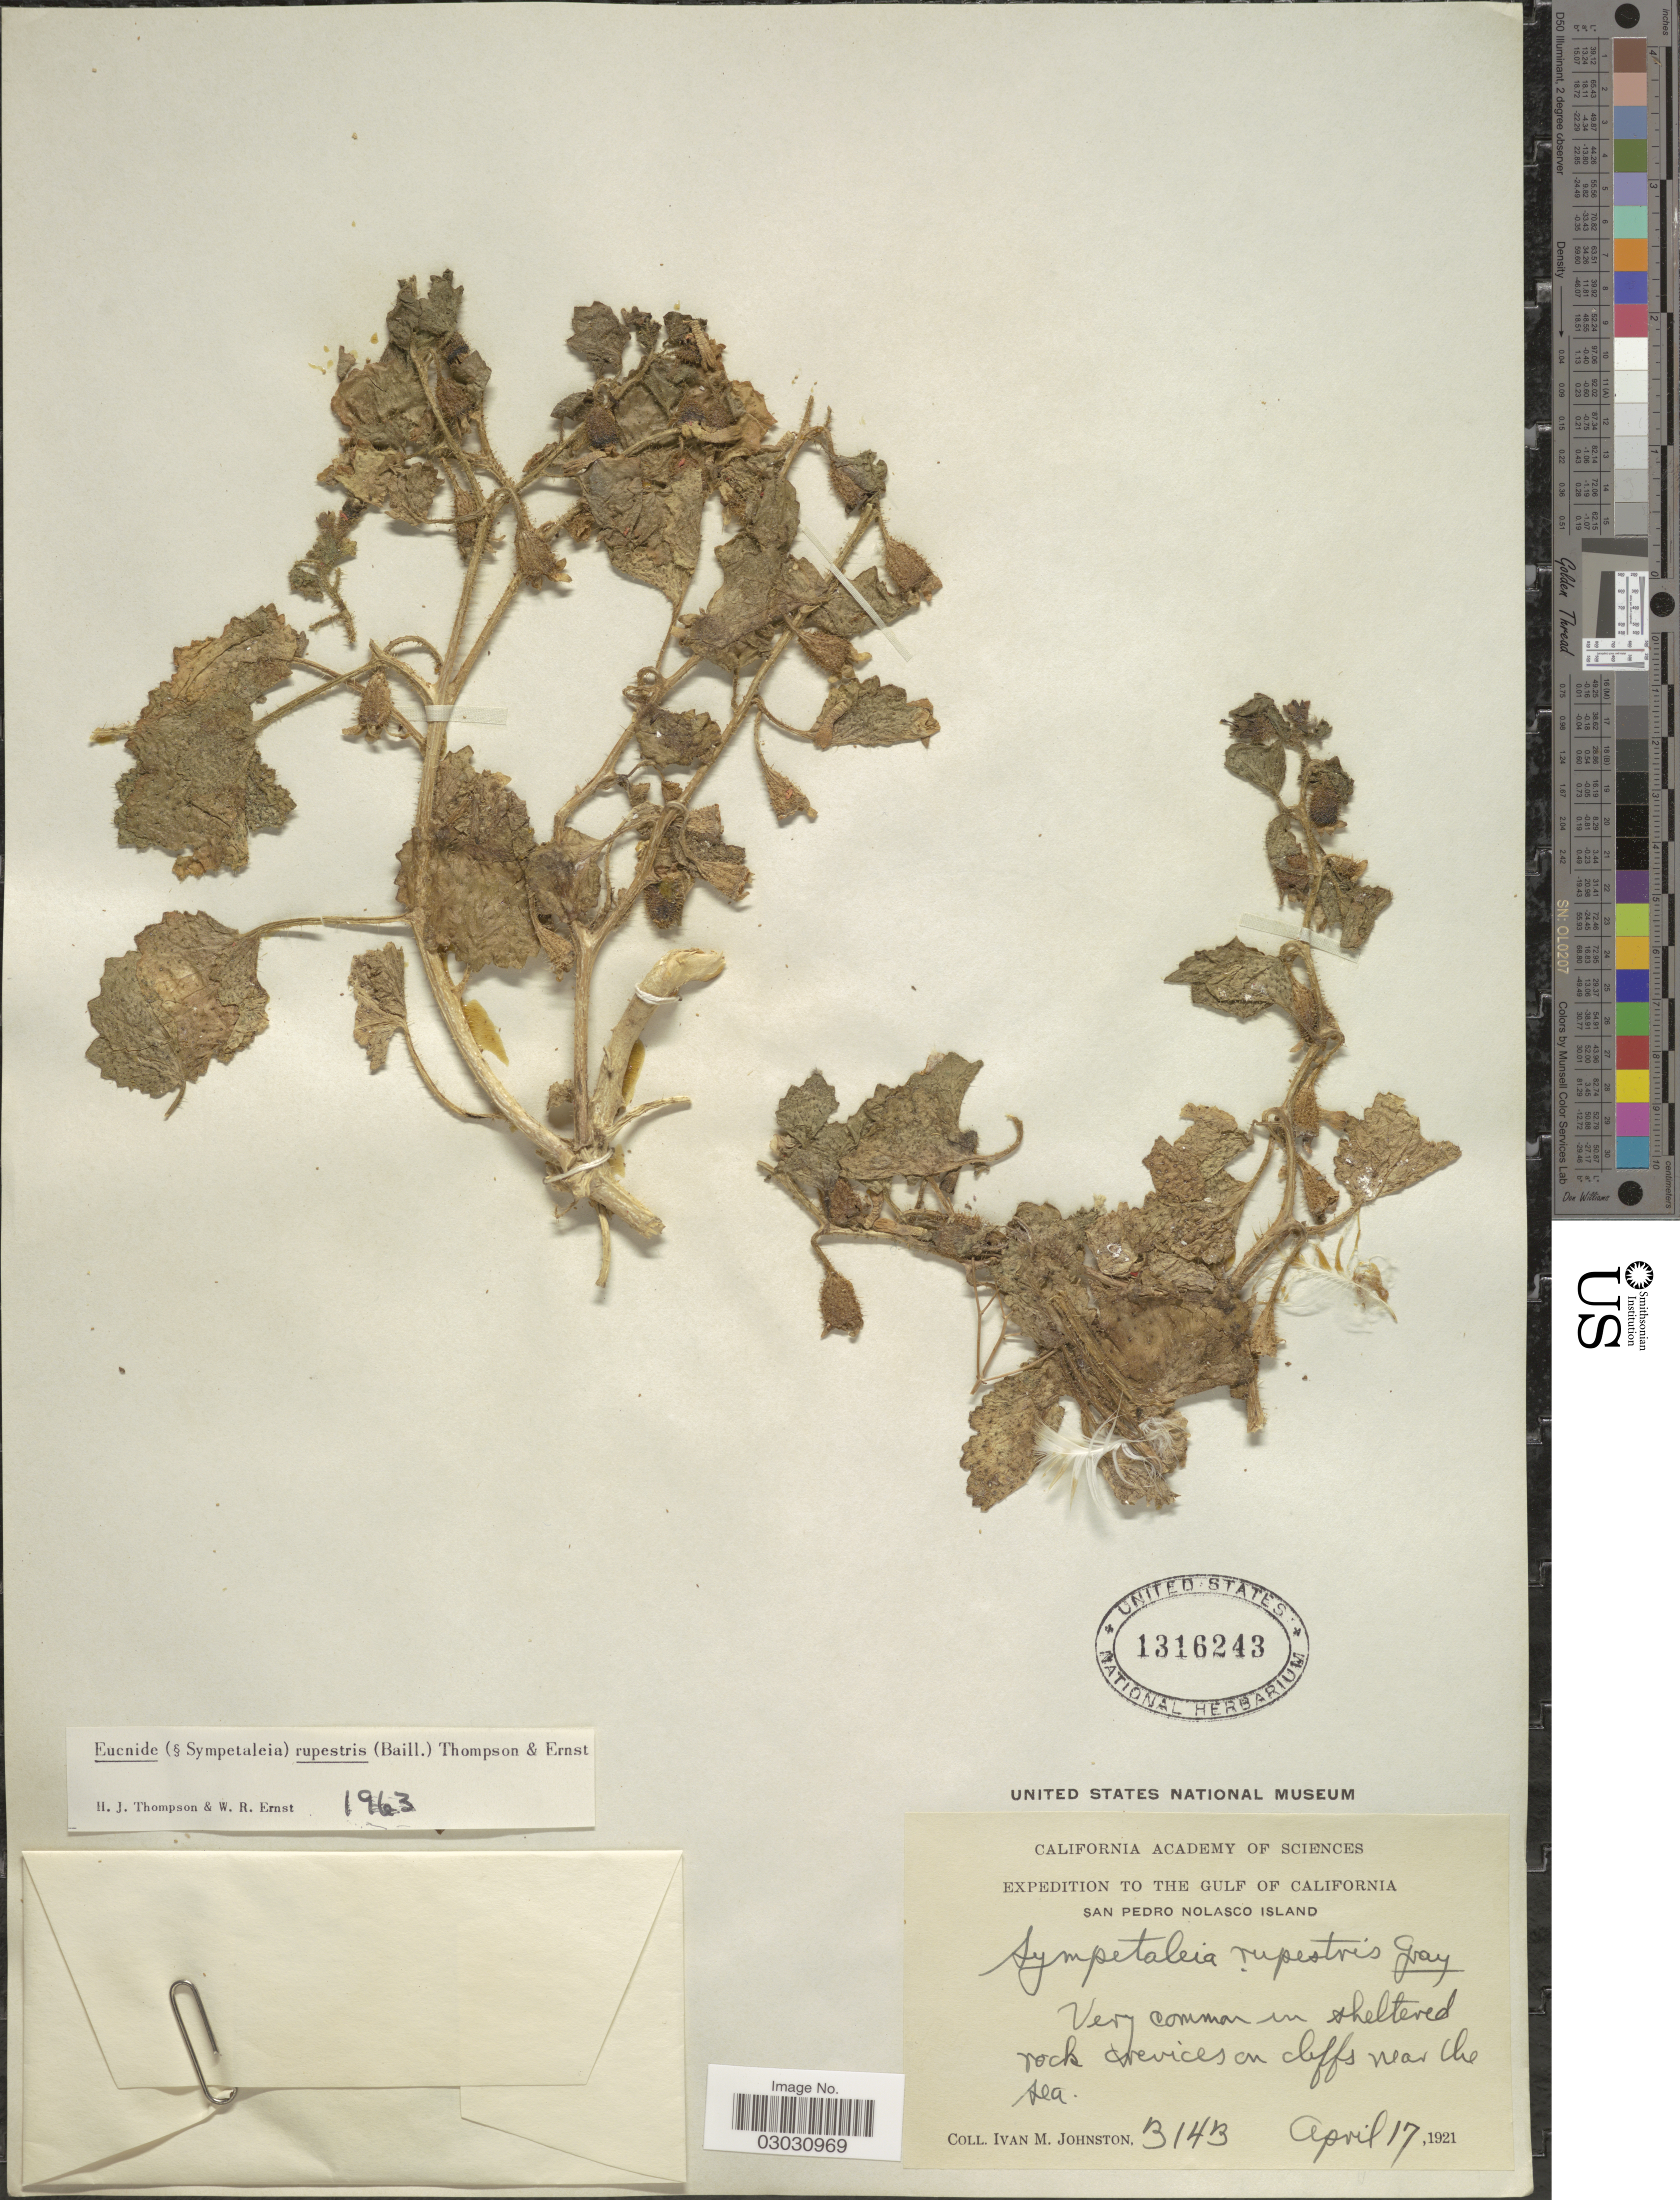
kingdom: Plantae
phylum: Tracheophyta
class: Magnoliopsida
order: Cornales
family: Loasaceae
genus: Eucnide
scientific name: Eucnide rupestris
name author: (Baill.) H.J. Thomps. & W.R. Ernst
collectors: I.M. Johnston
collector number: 3143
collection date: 1921-04-17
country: Mexico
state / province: Sonora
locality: To The Gulf of California, San Pedro Nolasco Island.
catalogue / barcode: US 1316243